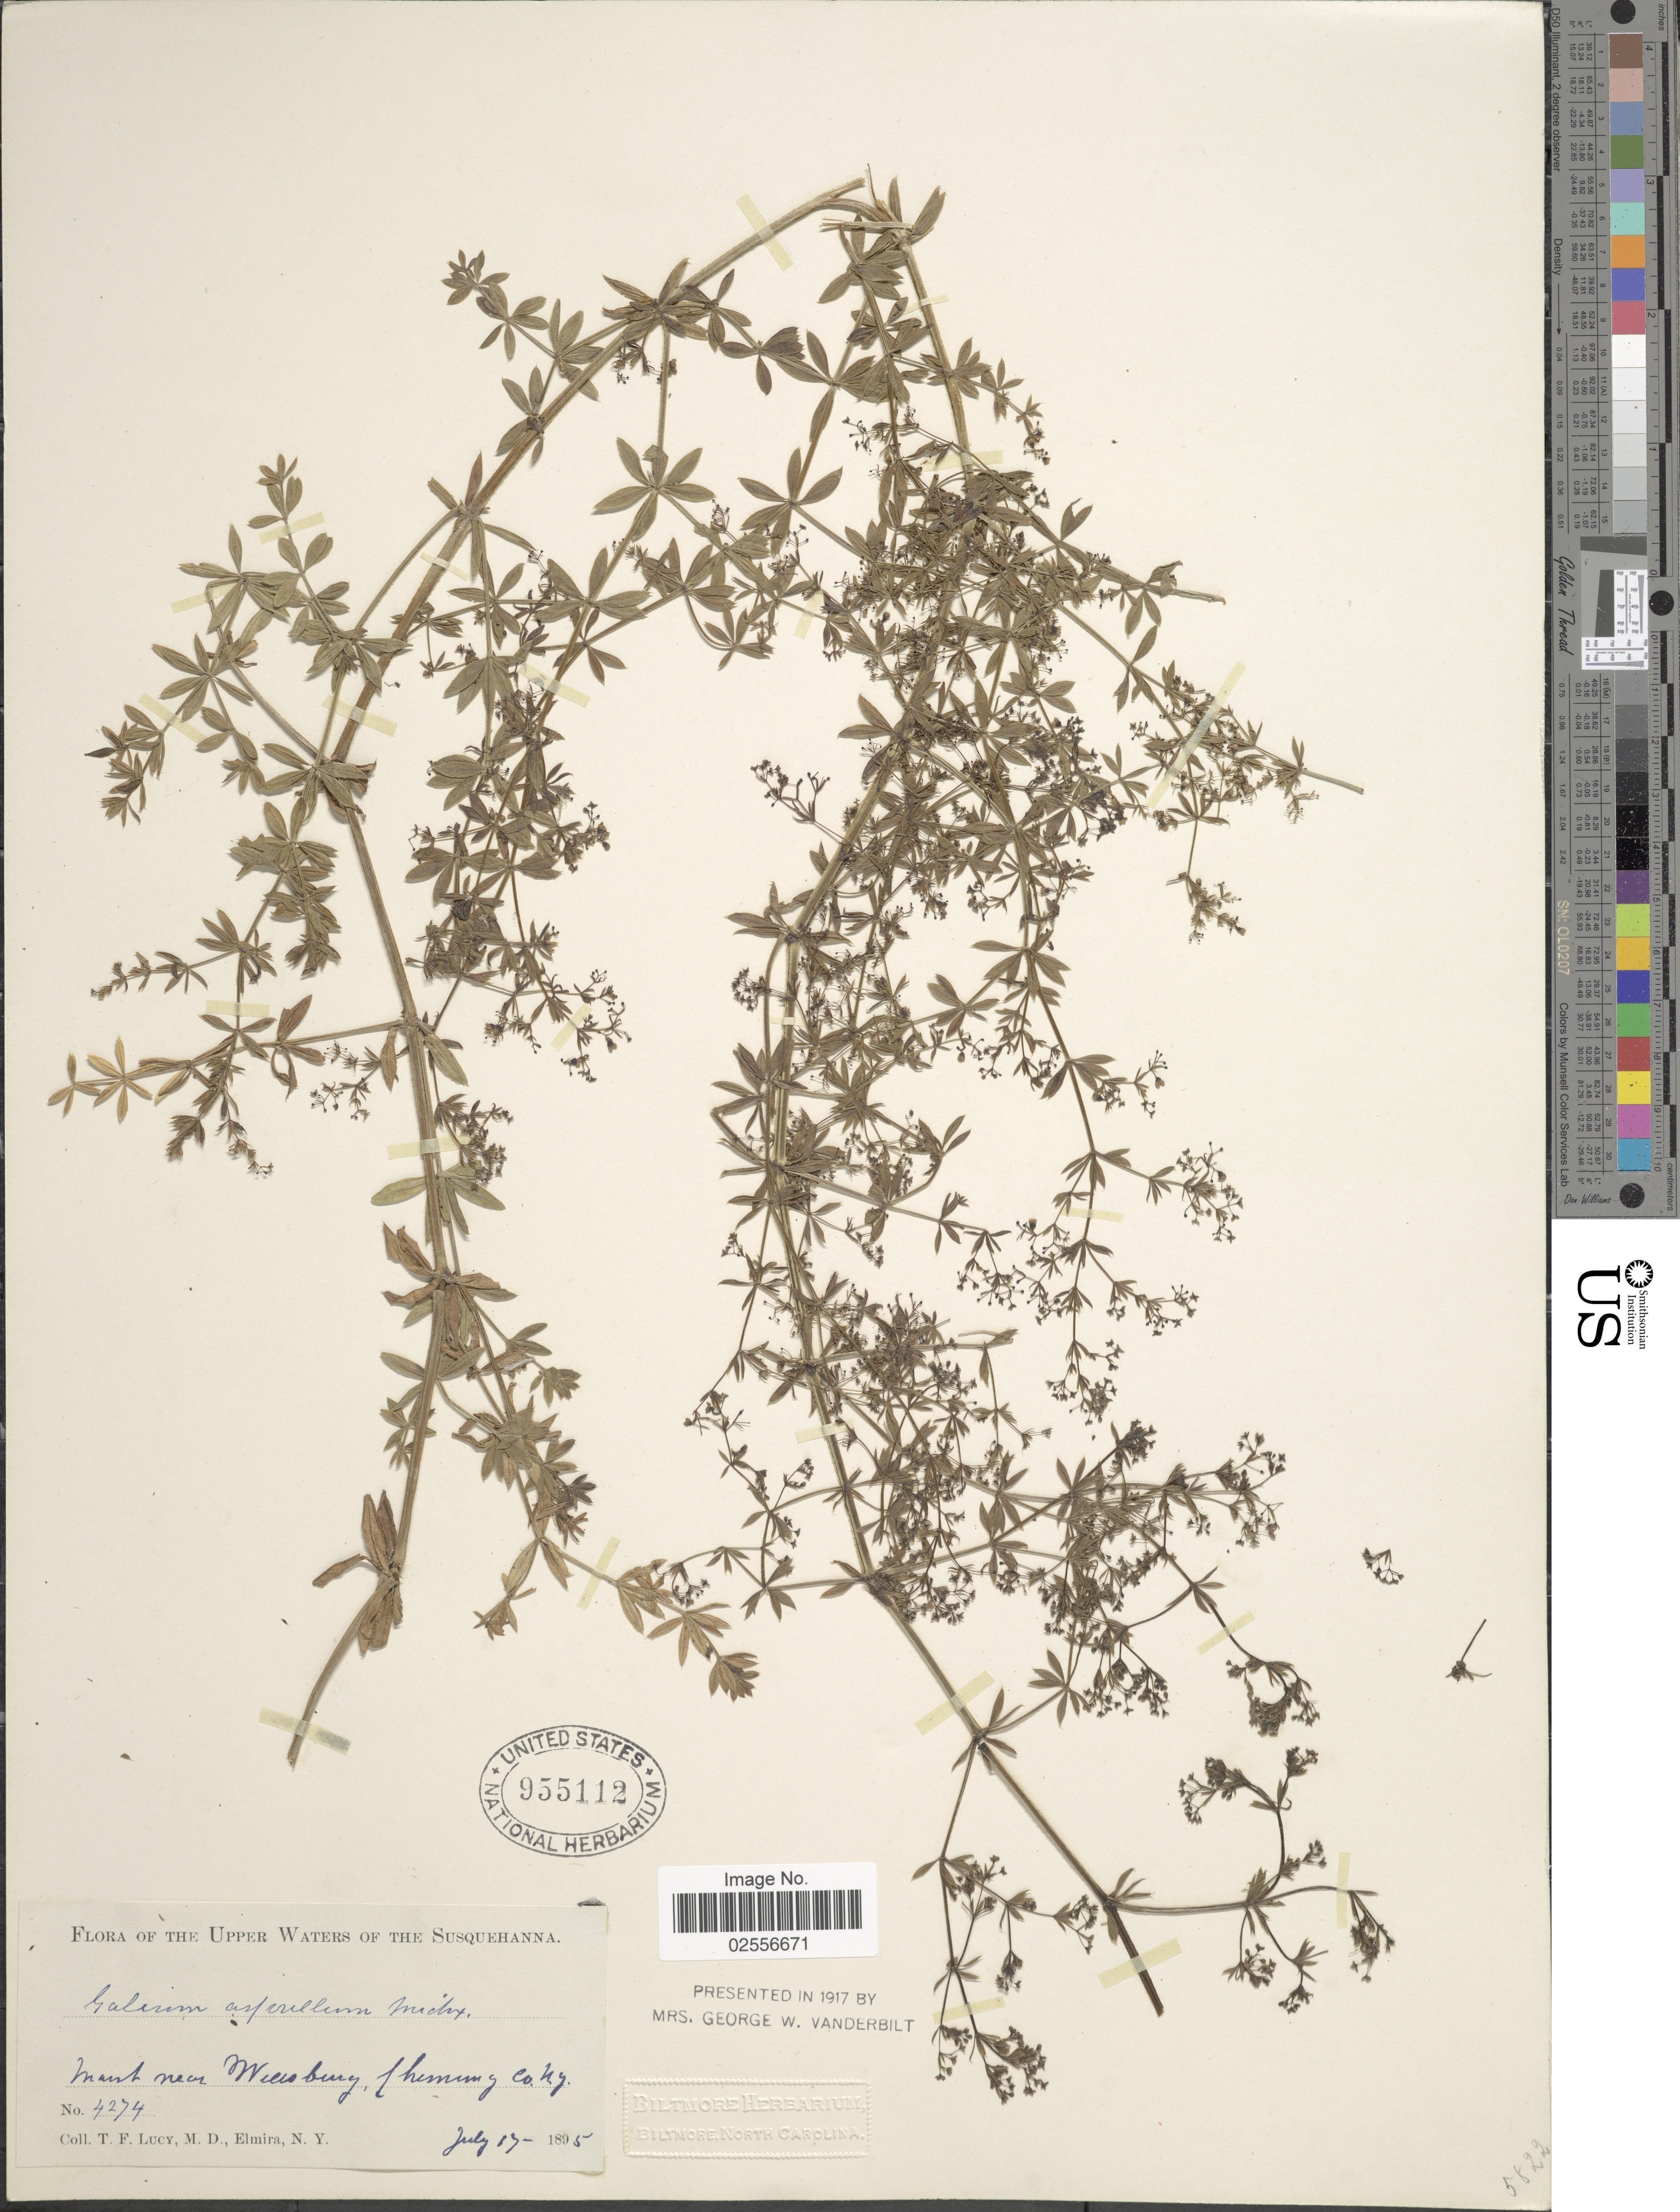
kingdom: Plantae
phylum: Tracheophyta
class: Magnoliopsida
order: Gentianales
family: Rubiaceae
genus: Galium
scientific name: Galium asprellum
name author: Michx.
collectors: T. Lucy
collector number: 4274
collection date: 1895-07-13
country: United States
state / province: New York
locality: Upper Waters of the Susquehanna. Marsh near Wellsbury, Shenning Co.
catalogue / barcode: US 955112